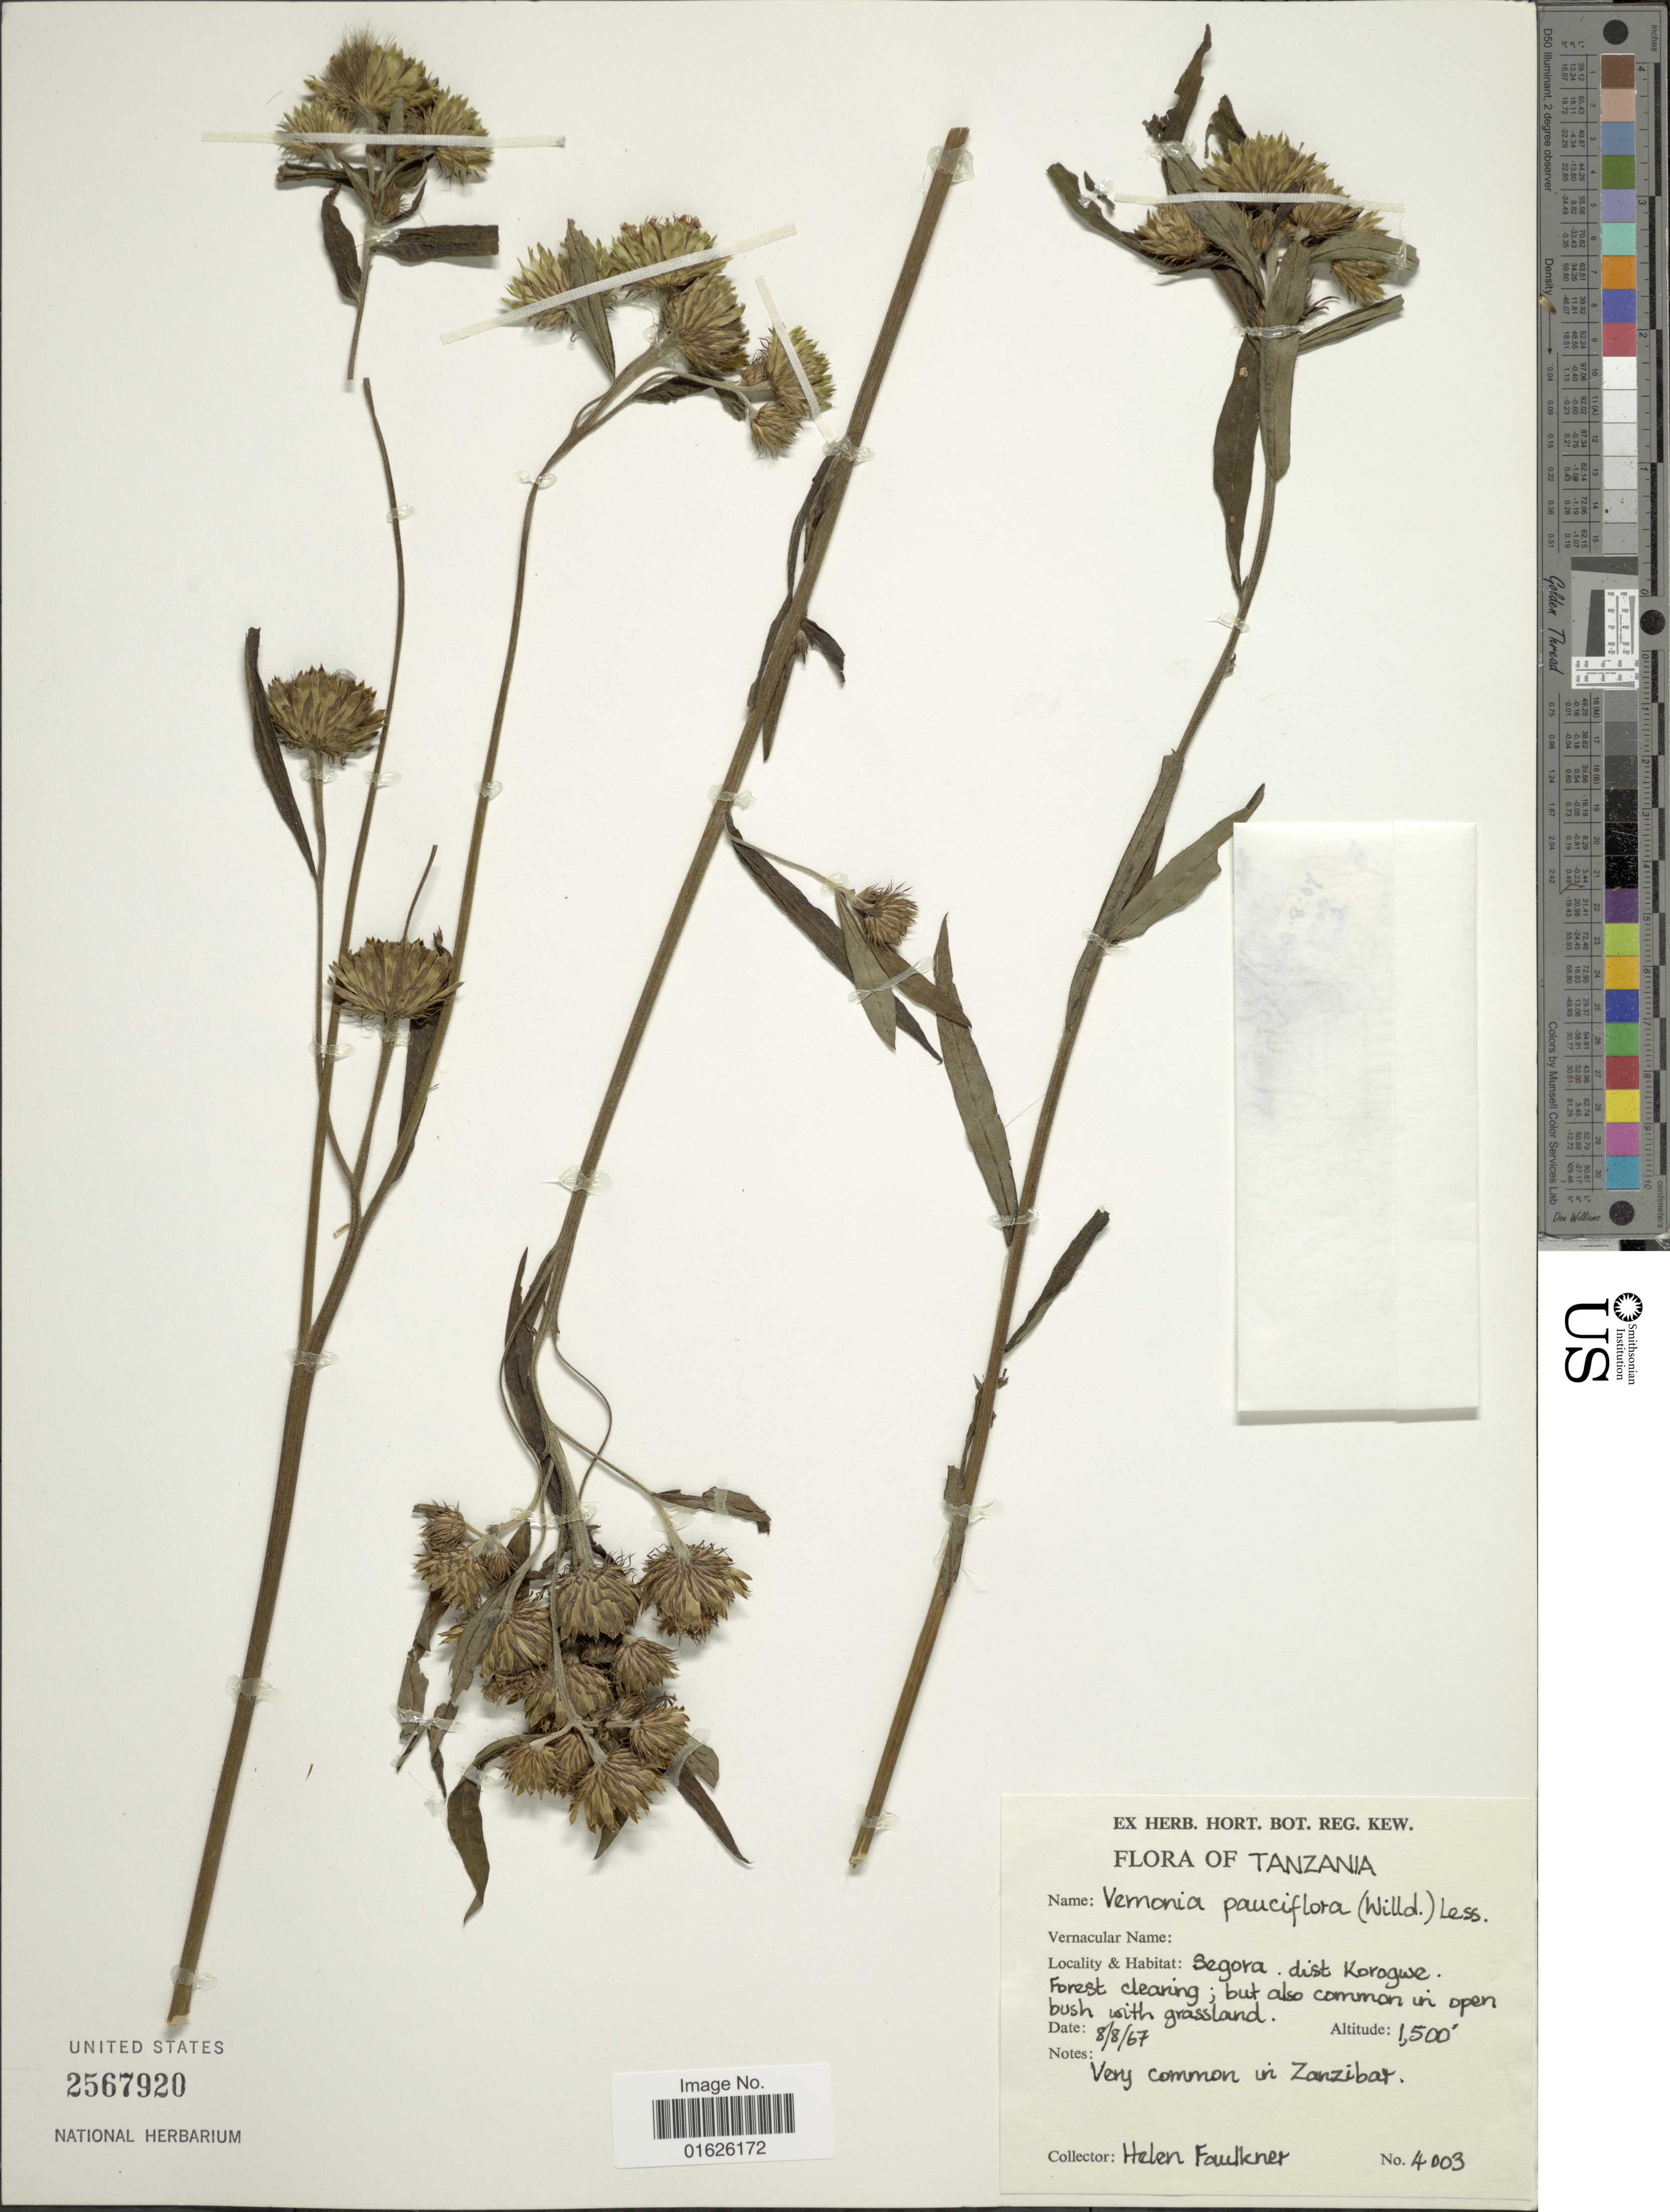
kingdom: Plantae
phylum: Tracheophyta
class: Magnoliopsida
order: Asterales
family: Asteraceae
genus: Centrapalus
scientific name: Centrapalus pauciflorus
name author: (Willd.) H. Rob.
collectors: H. Faulkner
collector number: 4003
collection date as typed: Transcribed d/m/y: 8/8/67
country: Tanzania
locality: Segora, Korogwe district, forest clearing.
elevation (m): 457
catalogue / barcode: US 2567920